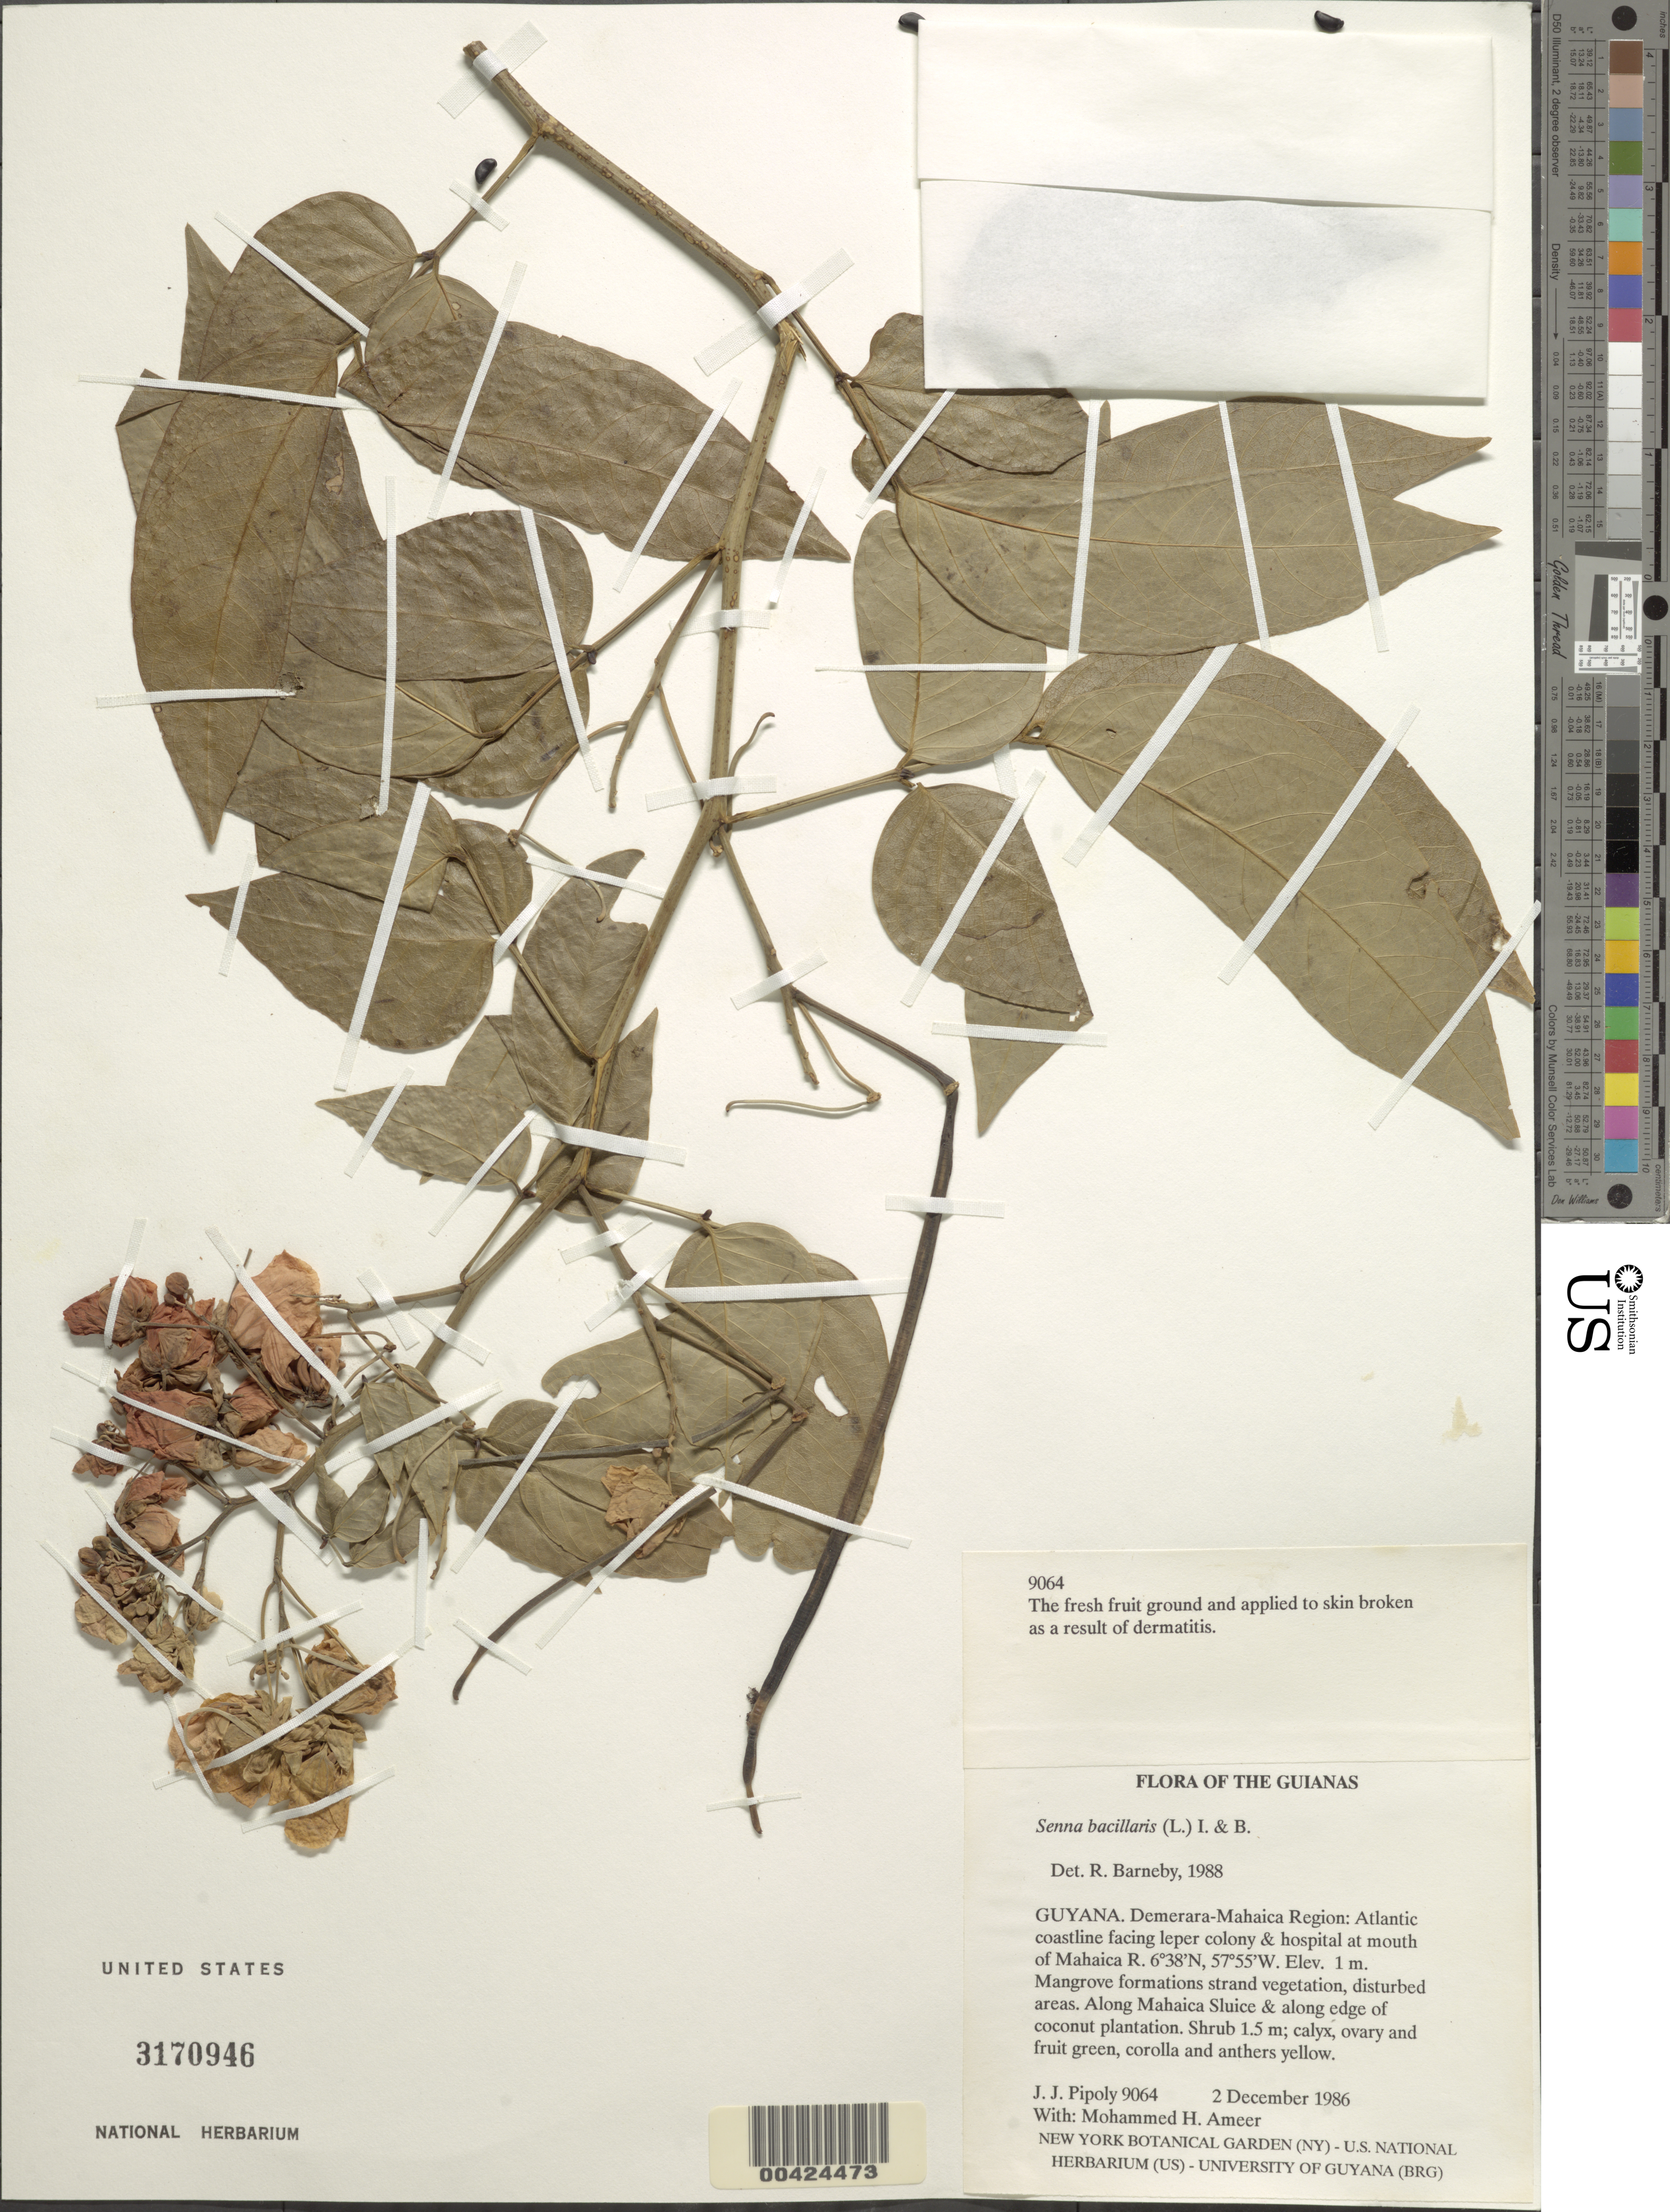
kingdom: Plantae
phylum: Tracheophyta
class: Magnoliopsida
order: Fabales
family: Fabaceae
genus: Senna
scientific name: Senna bacillaris var. bacillaris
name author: (L. f.) H.S. Irwin & Barneby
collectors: J. J. Pipoly & M. Ameer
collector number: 9064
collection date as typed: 02 Dec 1986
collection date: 1986-12-02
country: Guyana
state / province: Demerara-Mahaica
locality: Mahaica river, mouth of; atlantic coastline; along mahaica sluice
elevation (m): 1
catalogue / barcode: US 3170946